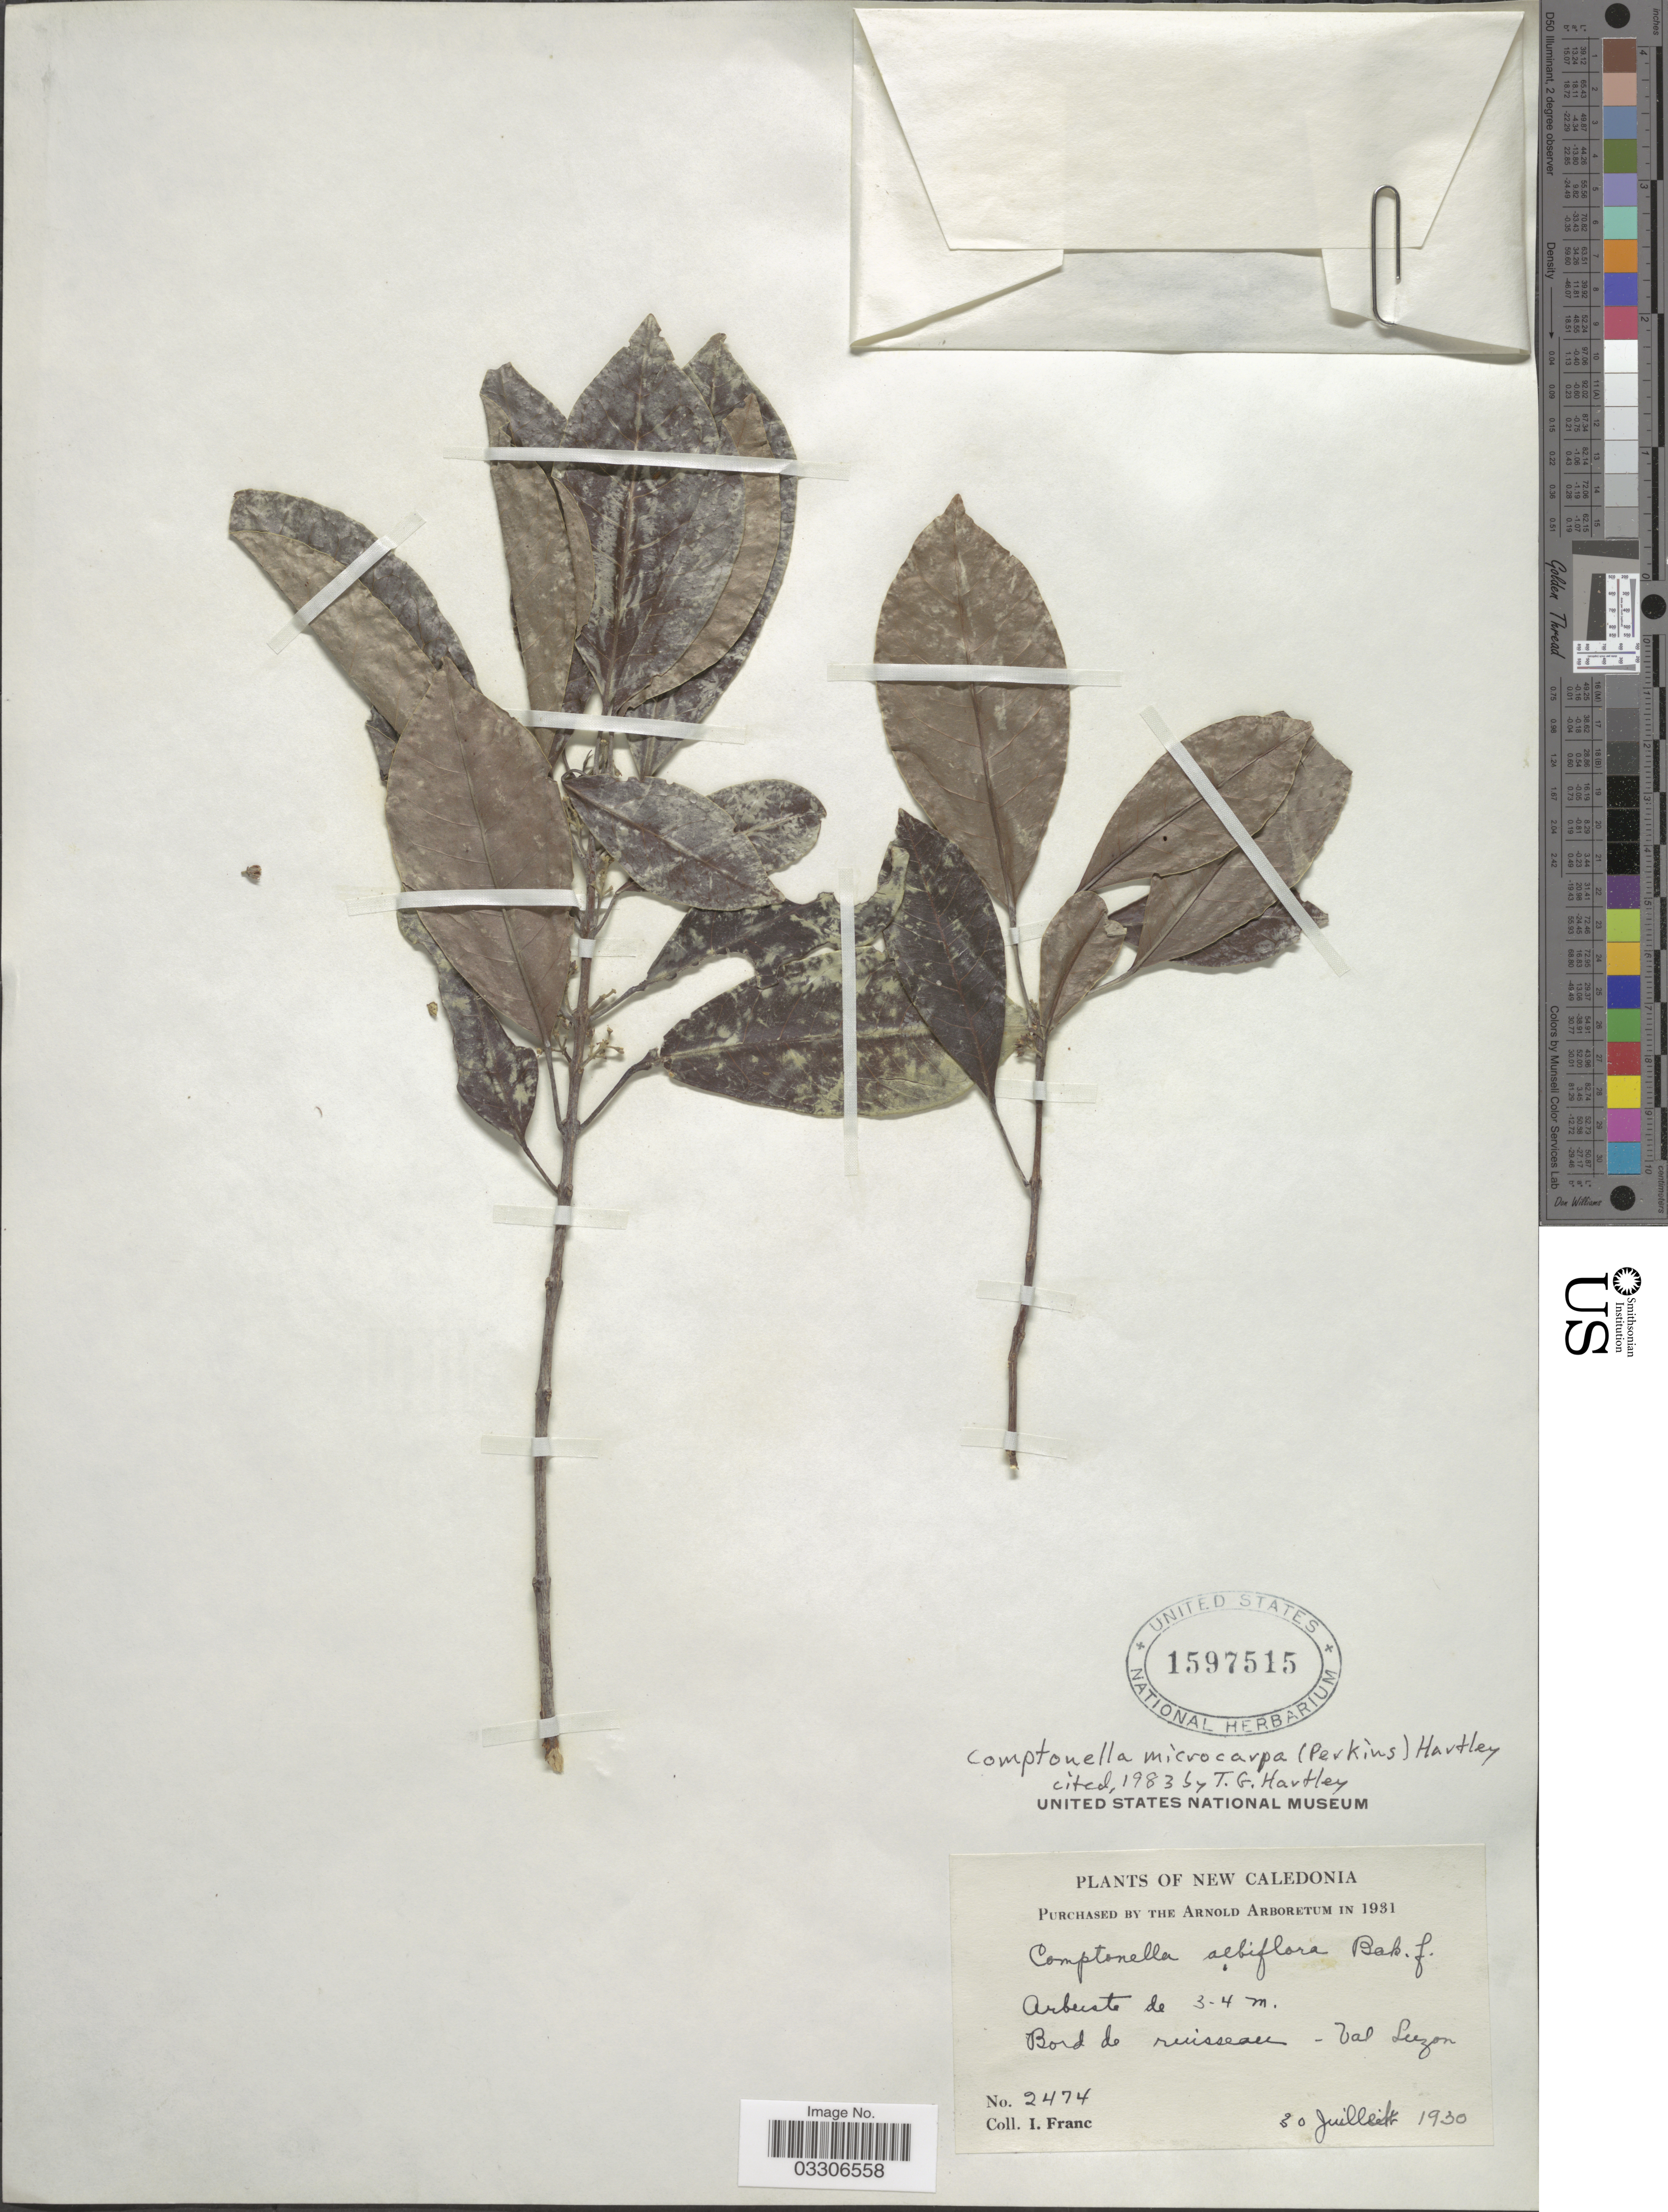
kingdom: Plantae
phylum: Tracheophyta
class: Magnoliopsida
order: Sapindales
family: Rutaceae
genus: Comptonella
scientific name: Comptonella microcarpa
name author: T.G. Hartley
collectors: I. Franc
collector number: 2474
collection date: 1930-07-30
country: New Caledonia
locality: Bord de ruisseau- Val Luzon.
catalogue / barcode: US 1597515